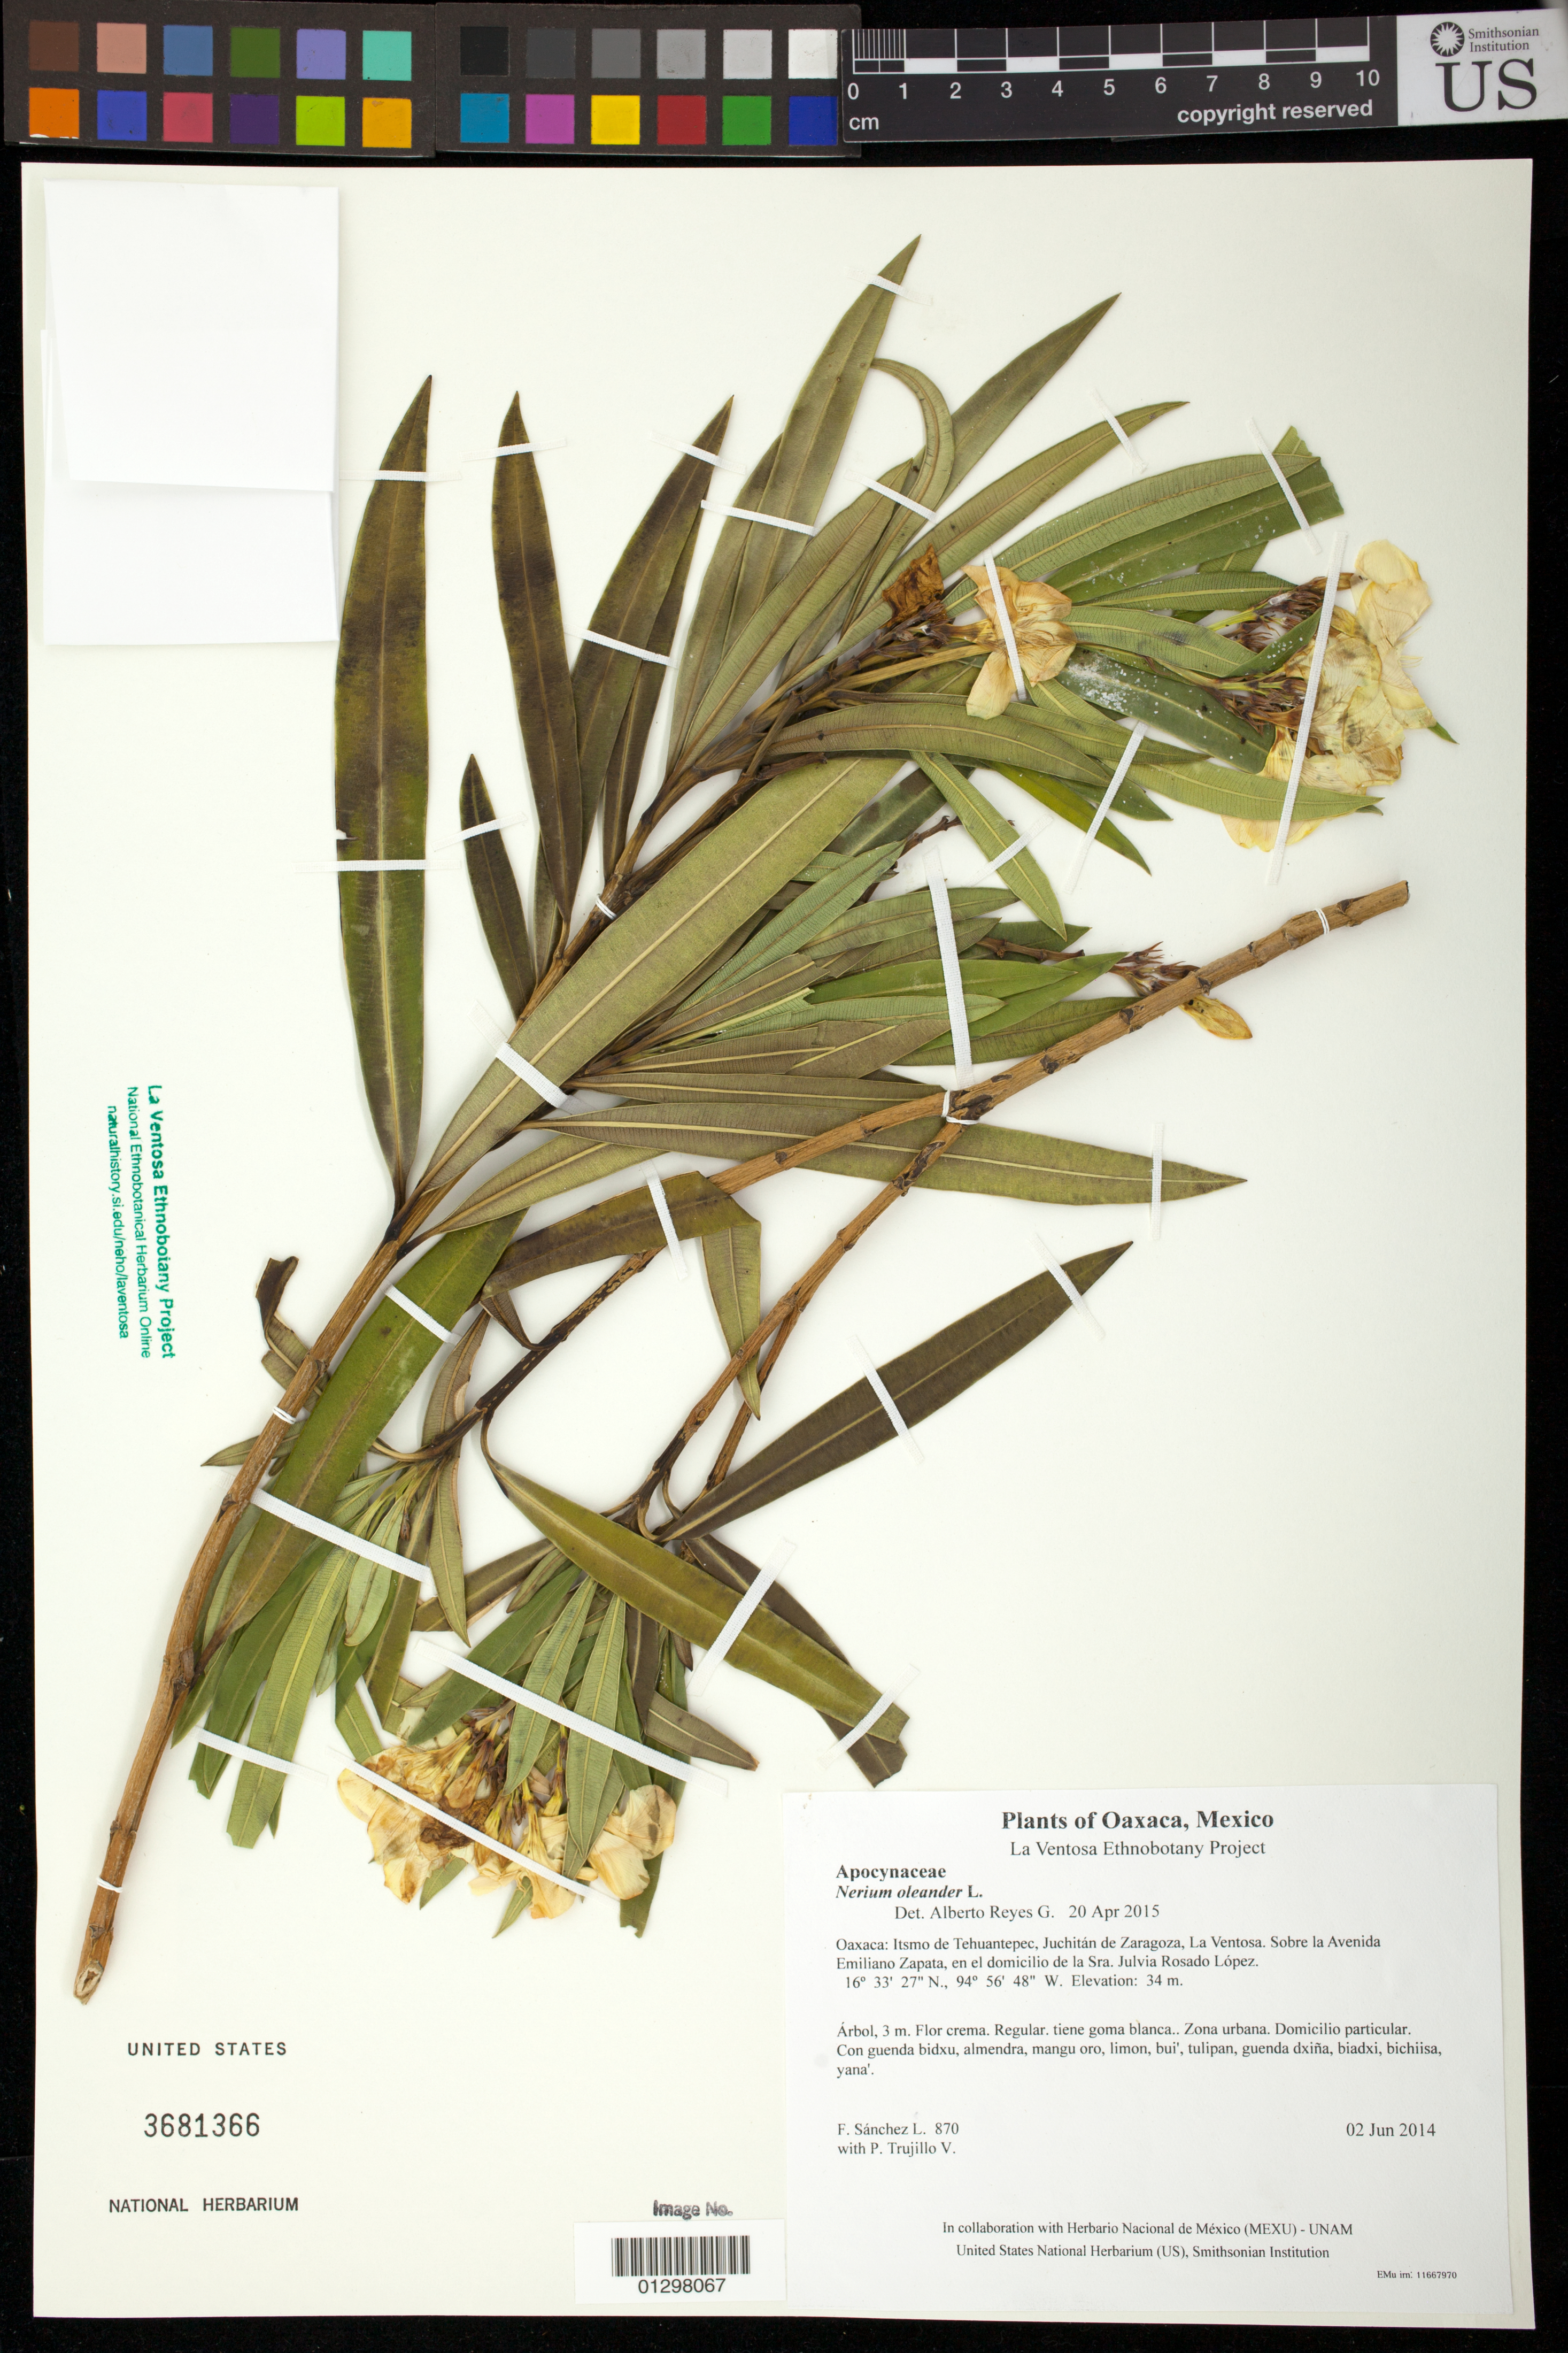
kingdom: Plantae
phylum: Tracheophyta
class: Magnoliopsida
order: Gentianales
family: Apocynaceae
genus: Nerium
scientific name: Nerium oleander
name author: L.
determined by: Reyes García, A.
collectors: F. Sánchez L. & P. Trujillo V.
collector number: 870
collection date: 2014-06-02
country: Mexico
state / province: Oaxaca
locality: Itsmo de Tehuantepec, Juchitán de Zaragoza, La Ventosa. Sobre la Avenida Emiliano Zapata, en el domicilio de la Sra. Julvia Rosado López.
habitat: Zona urbana. Domicilio particular.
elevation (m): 34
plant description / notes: JEBOT, MEXU, US; Yaga. 3 m. Guie' nayu. Nuu.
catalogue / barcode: US 3681366